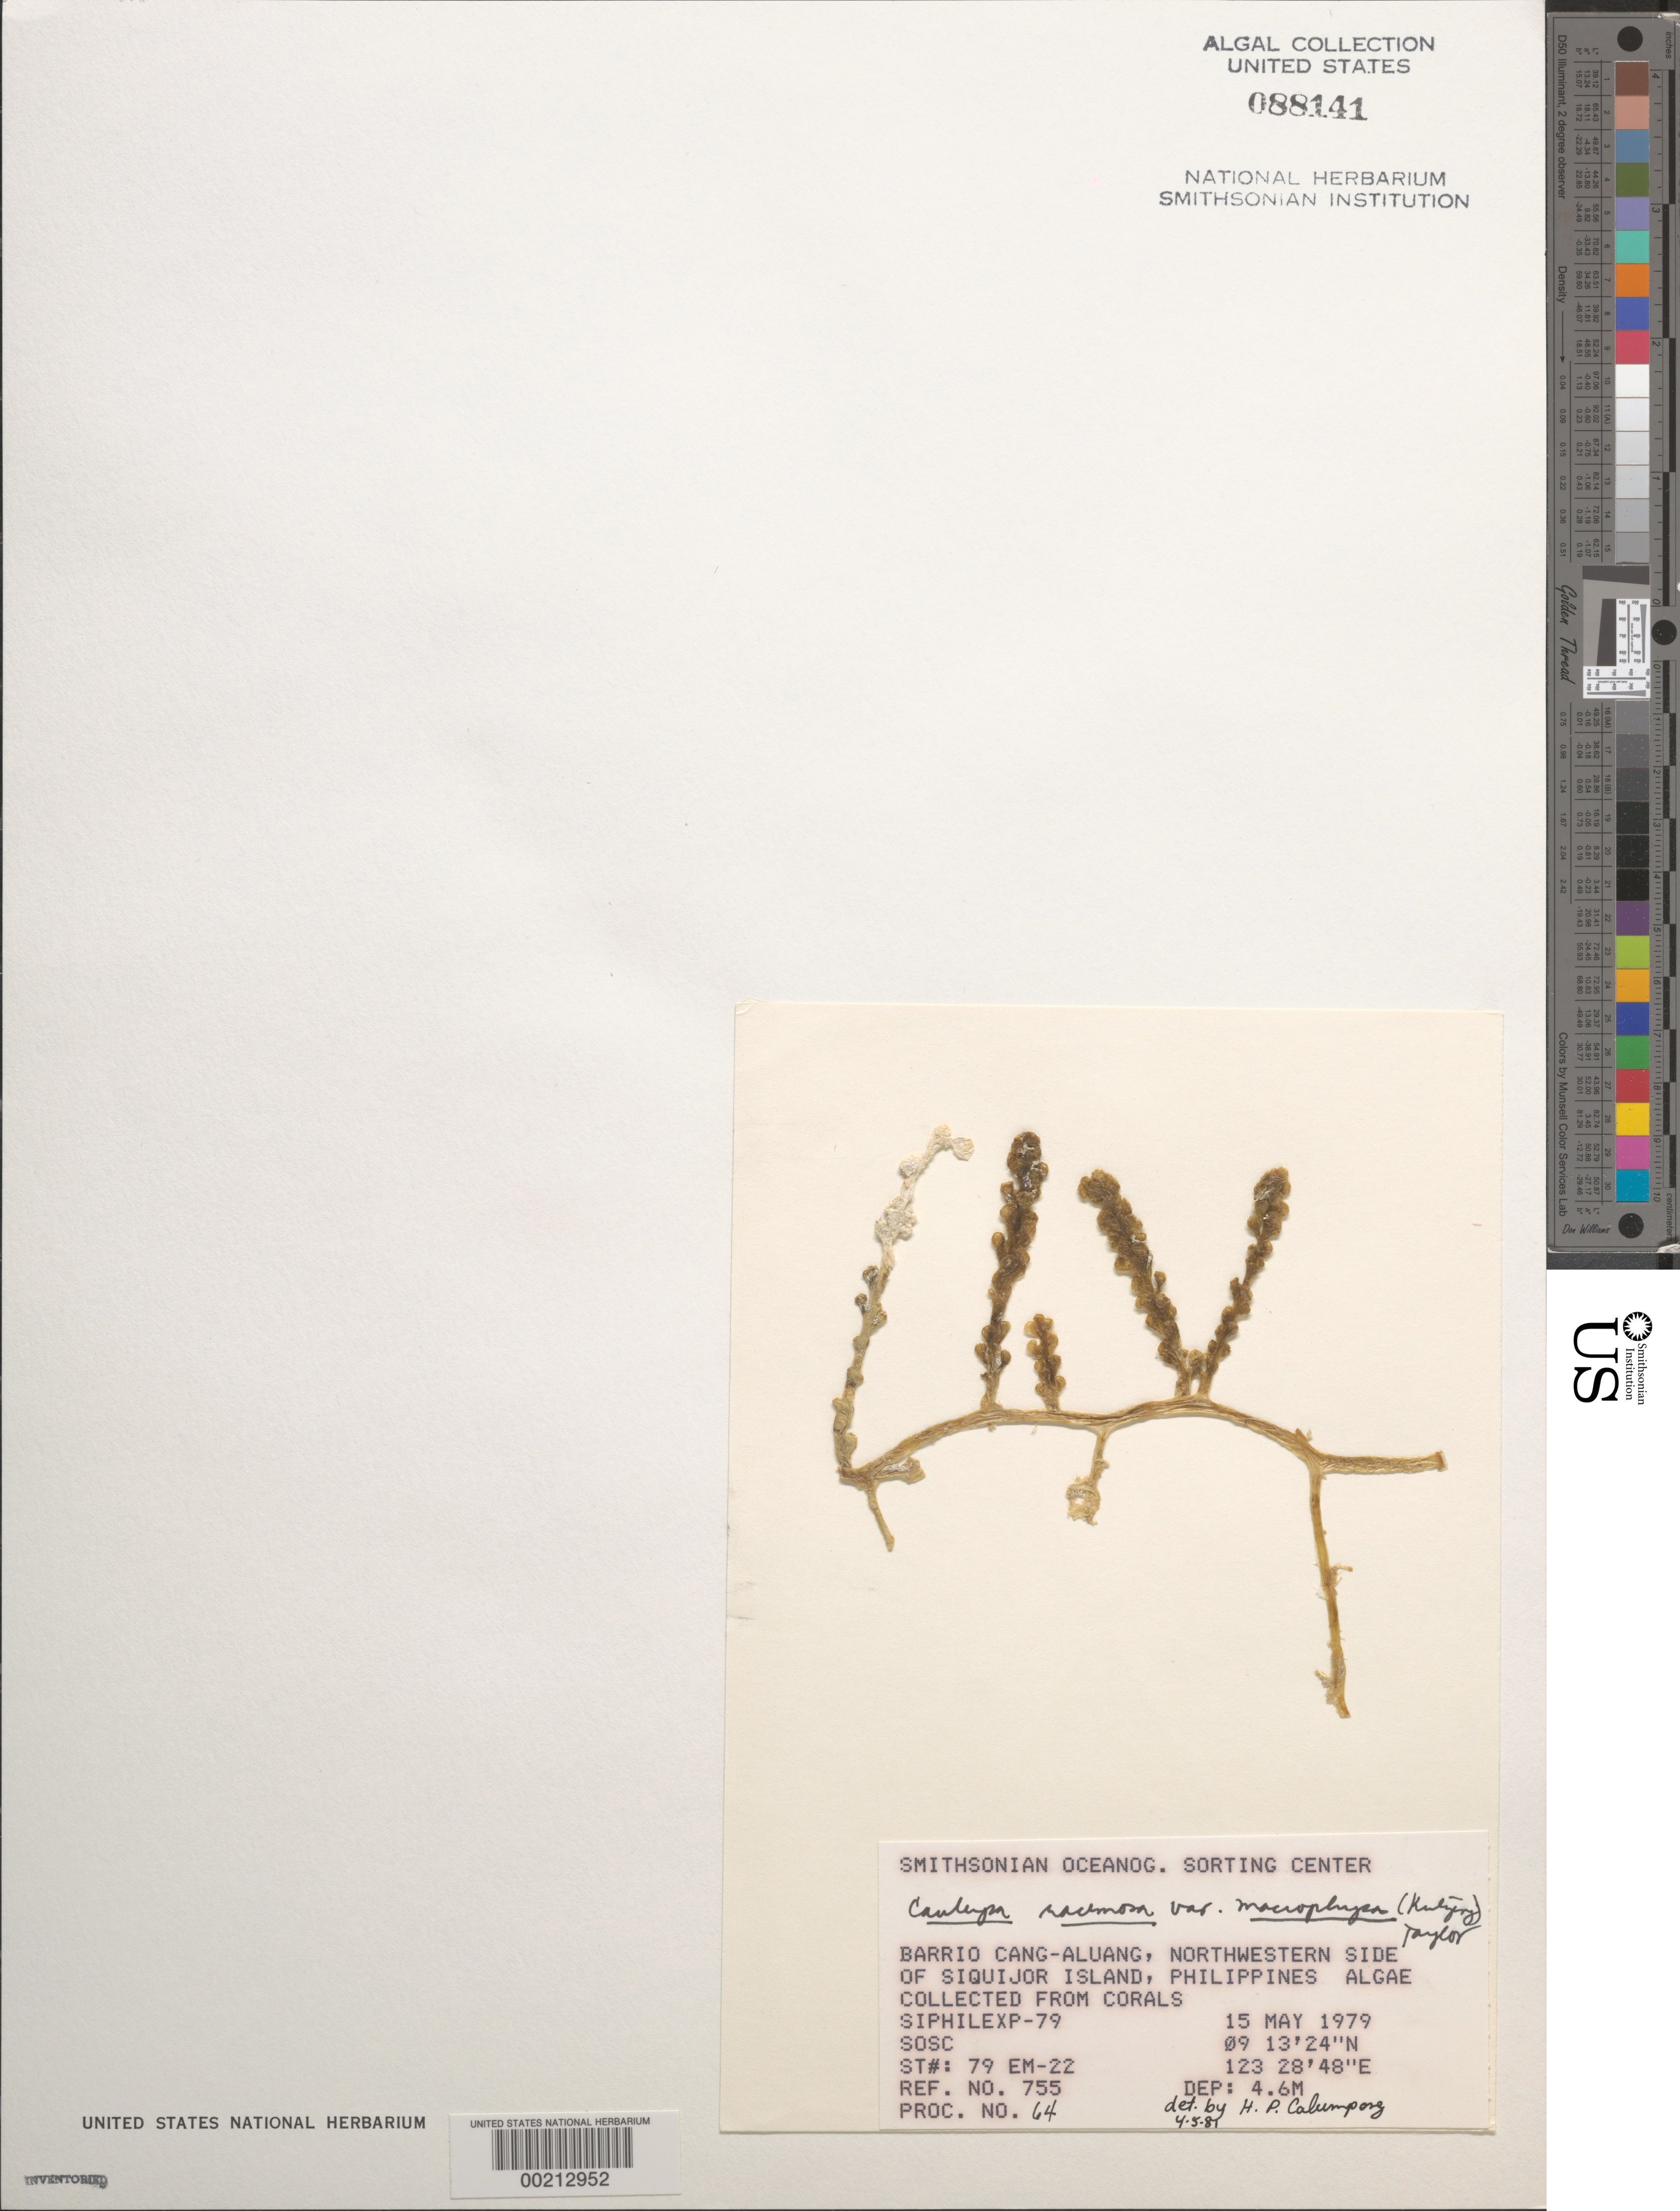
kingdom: Plantae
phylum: Chlorophyta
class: Ulvophyceae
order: Bryopsidales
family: Caulerpaceae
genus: Caulerpa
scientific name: Caulerpa racemosa var. macrophysa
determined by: Calumpong, H. P.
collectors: SOSC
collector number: Station 79 Em-22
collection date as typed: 15 May 1979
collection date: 1979-05-15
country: Philippines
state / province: Central Visayas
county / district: Siquijor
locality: Visayan, Barrio cang-aluang, siquijor island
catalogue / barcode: US 88141